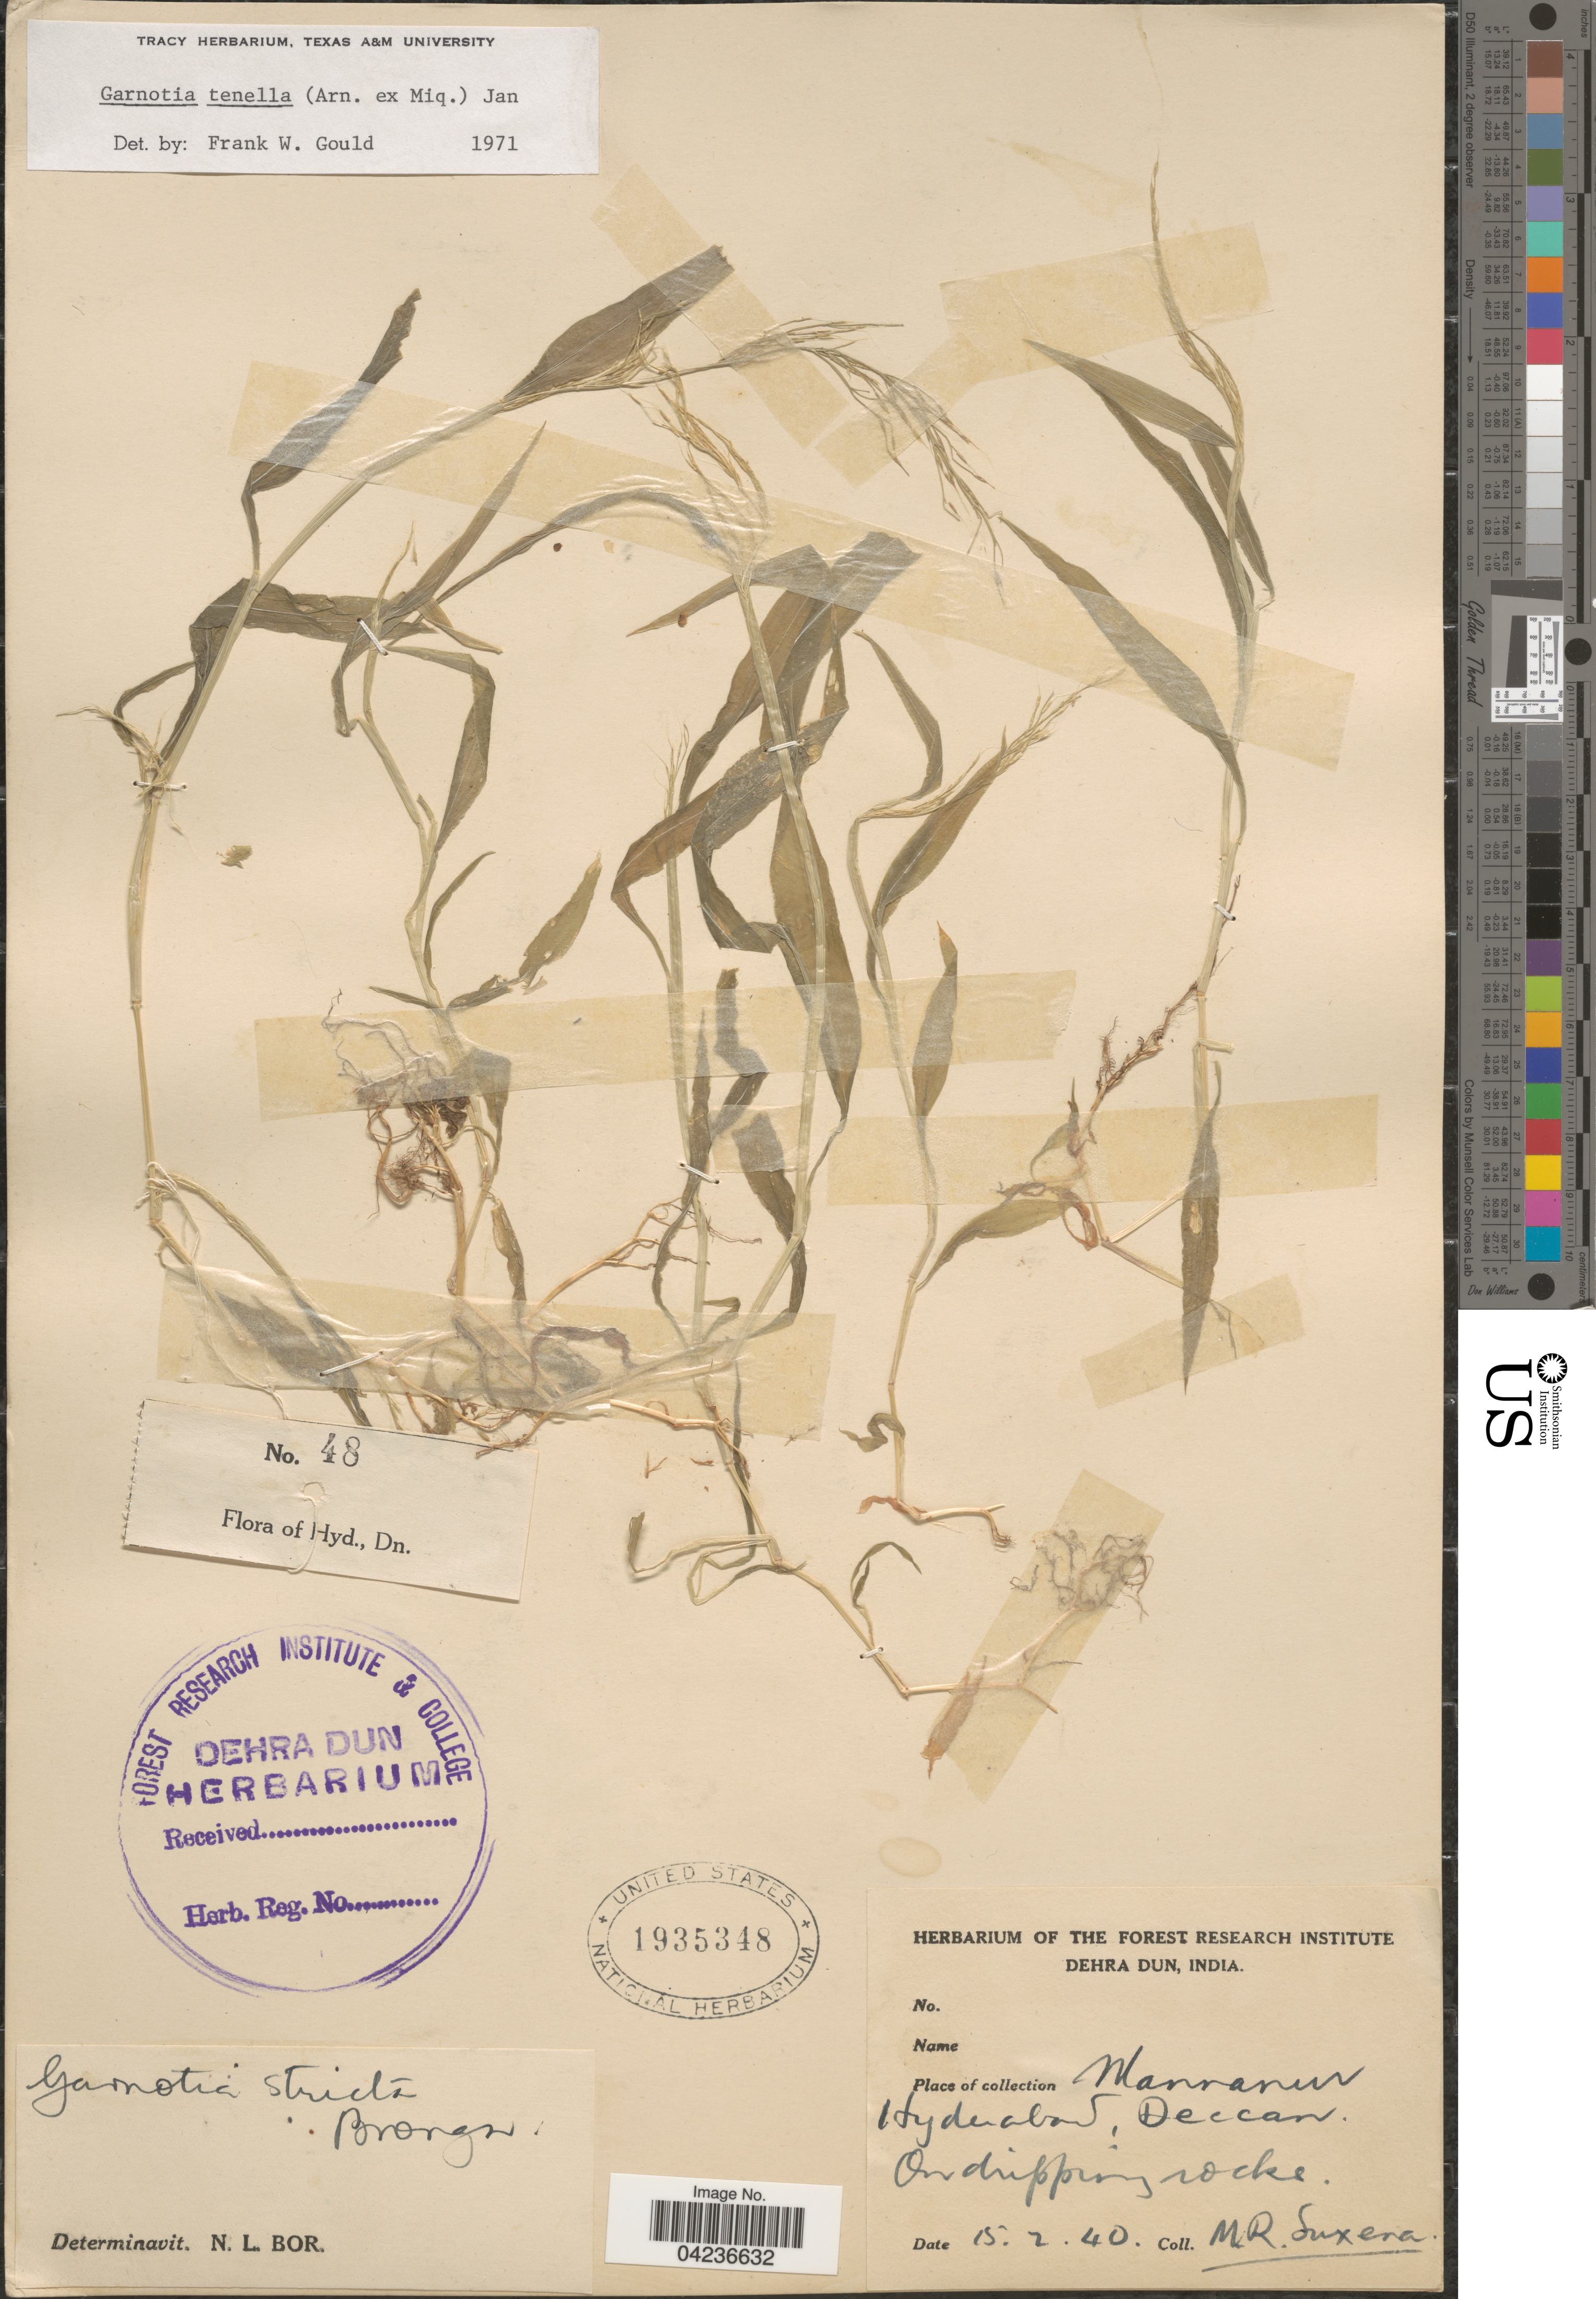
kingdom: Plantae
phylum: Tracheophyta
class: Liliopsida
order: Poales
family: Poaceae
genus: Garnotia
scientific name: Garnotia tenella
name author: (Arn. ex Miq.) Miq.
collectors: M. Suxena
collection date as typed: Transcribed d/m/y: 15/2/40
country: India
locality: Mannanur.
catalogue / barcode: US 1935348